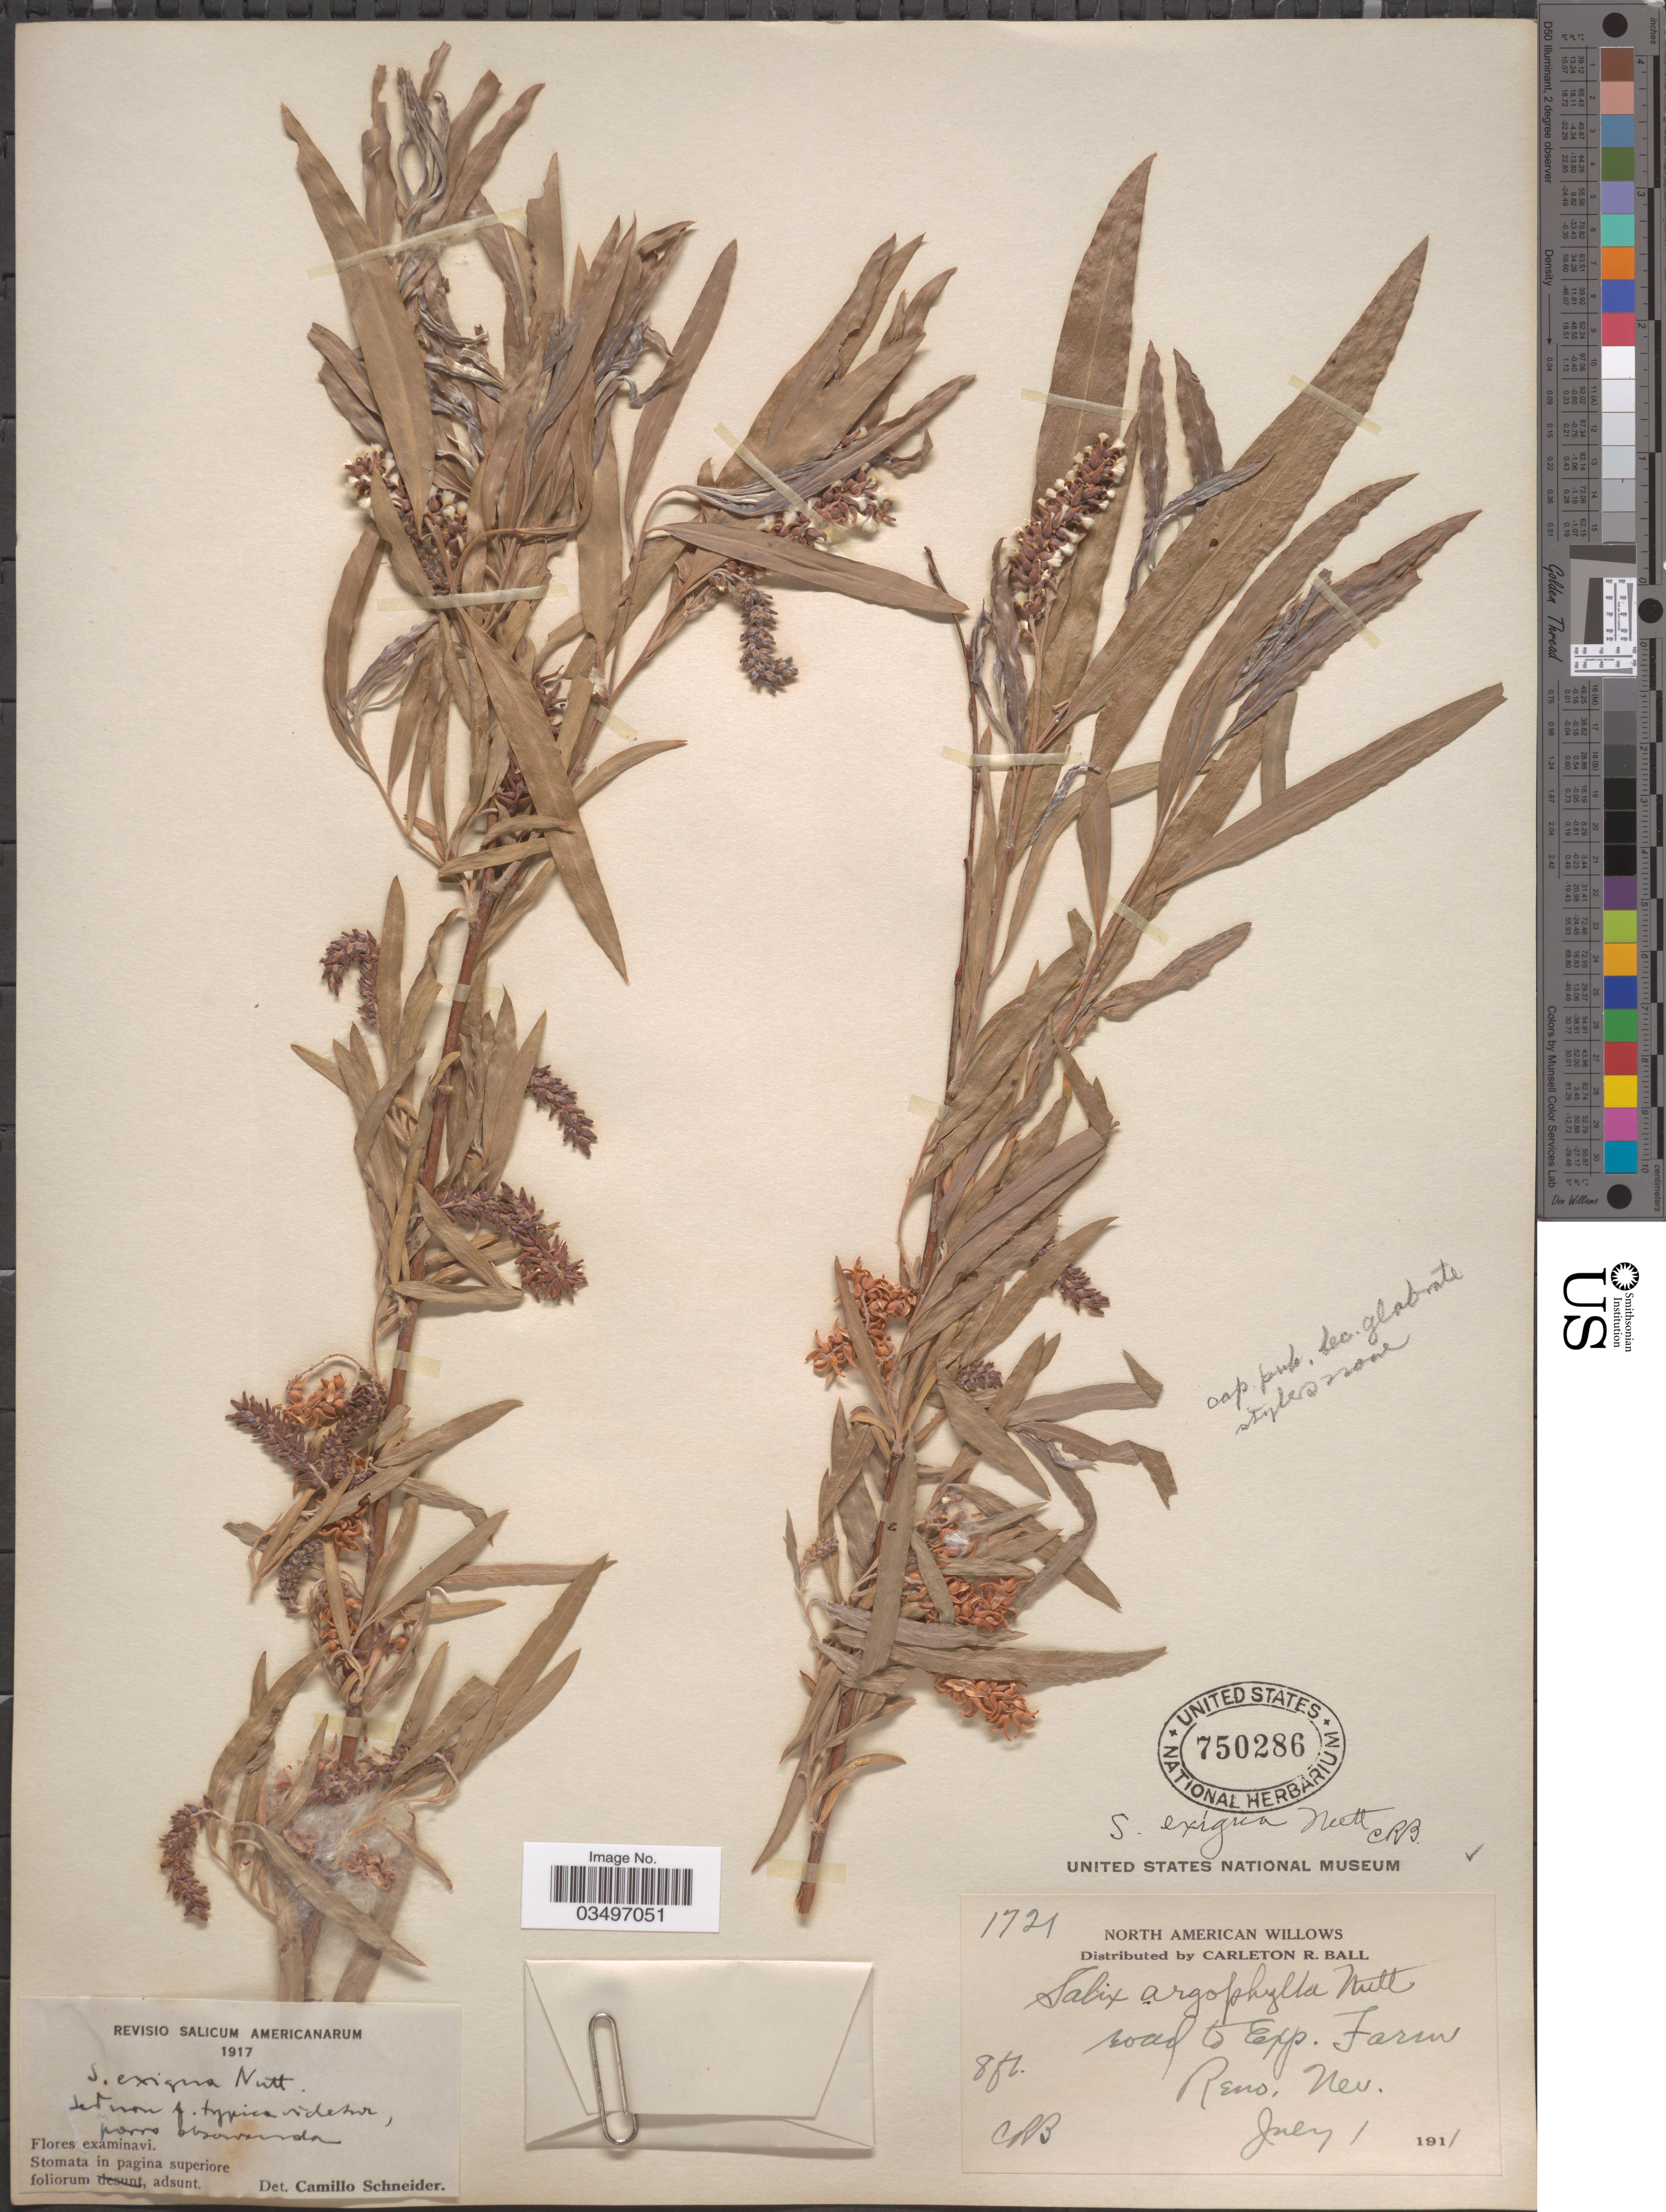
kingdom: Plantae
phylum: Tracheophyta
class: Magnoliopsida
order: Malpighiales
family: Salicaceae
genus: Salix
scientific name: Salix exigua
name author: Nutt.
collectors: C. R. Ball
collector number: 1721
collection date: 1911-07-01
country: United States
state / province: Nevada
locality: Road to Exp. Farm Reno.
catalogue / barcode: US 750286